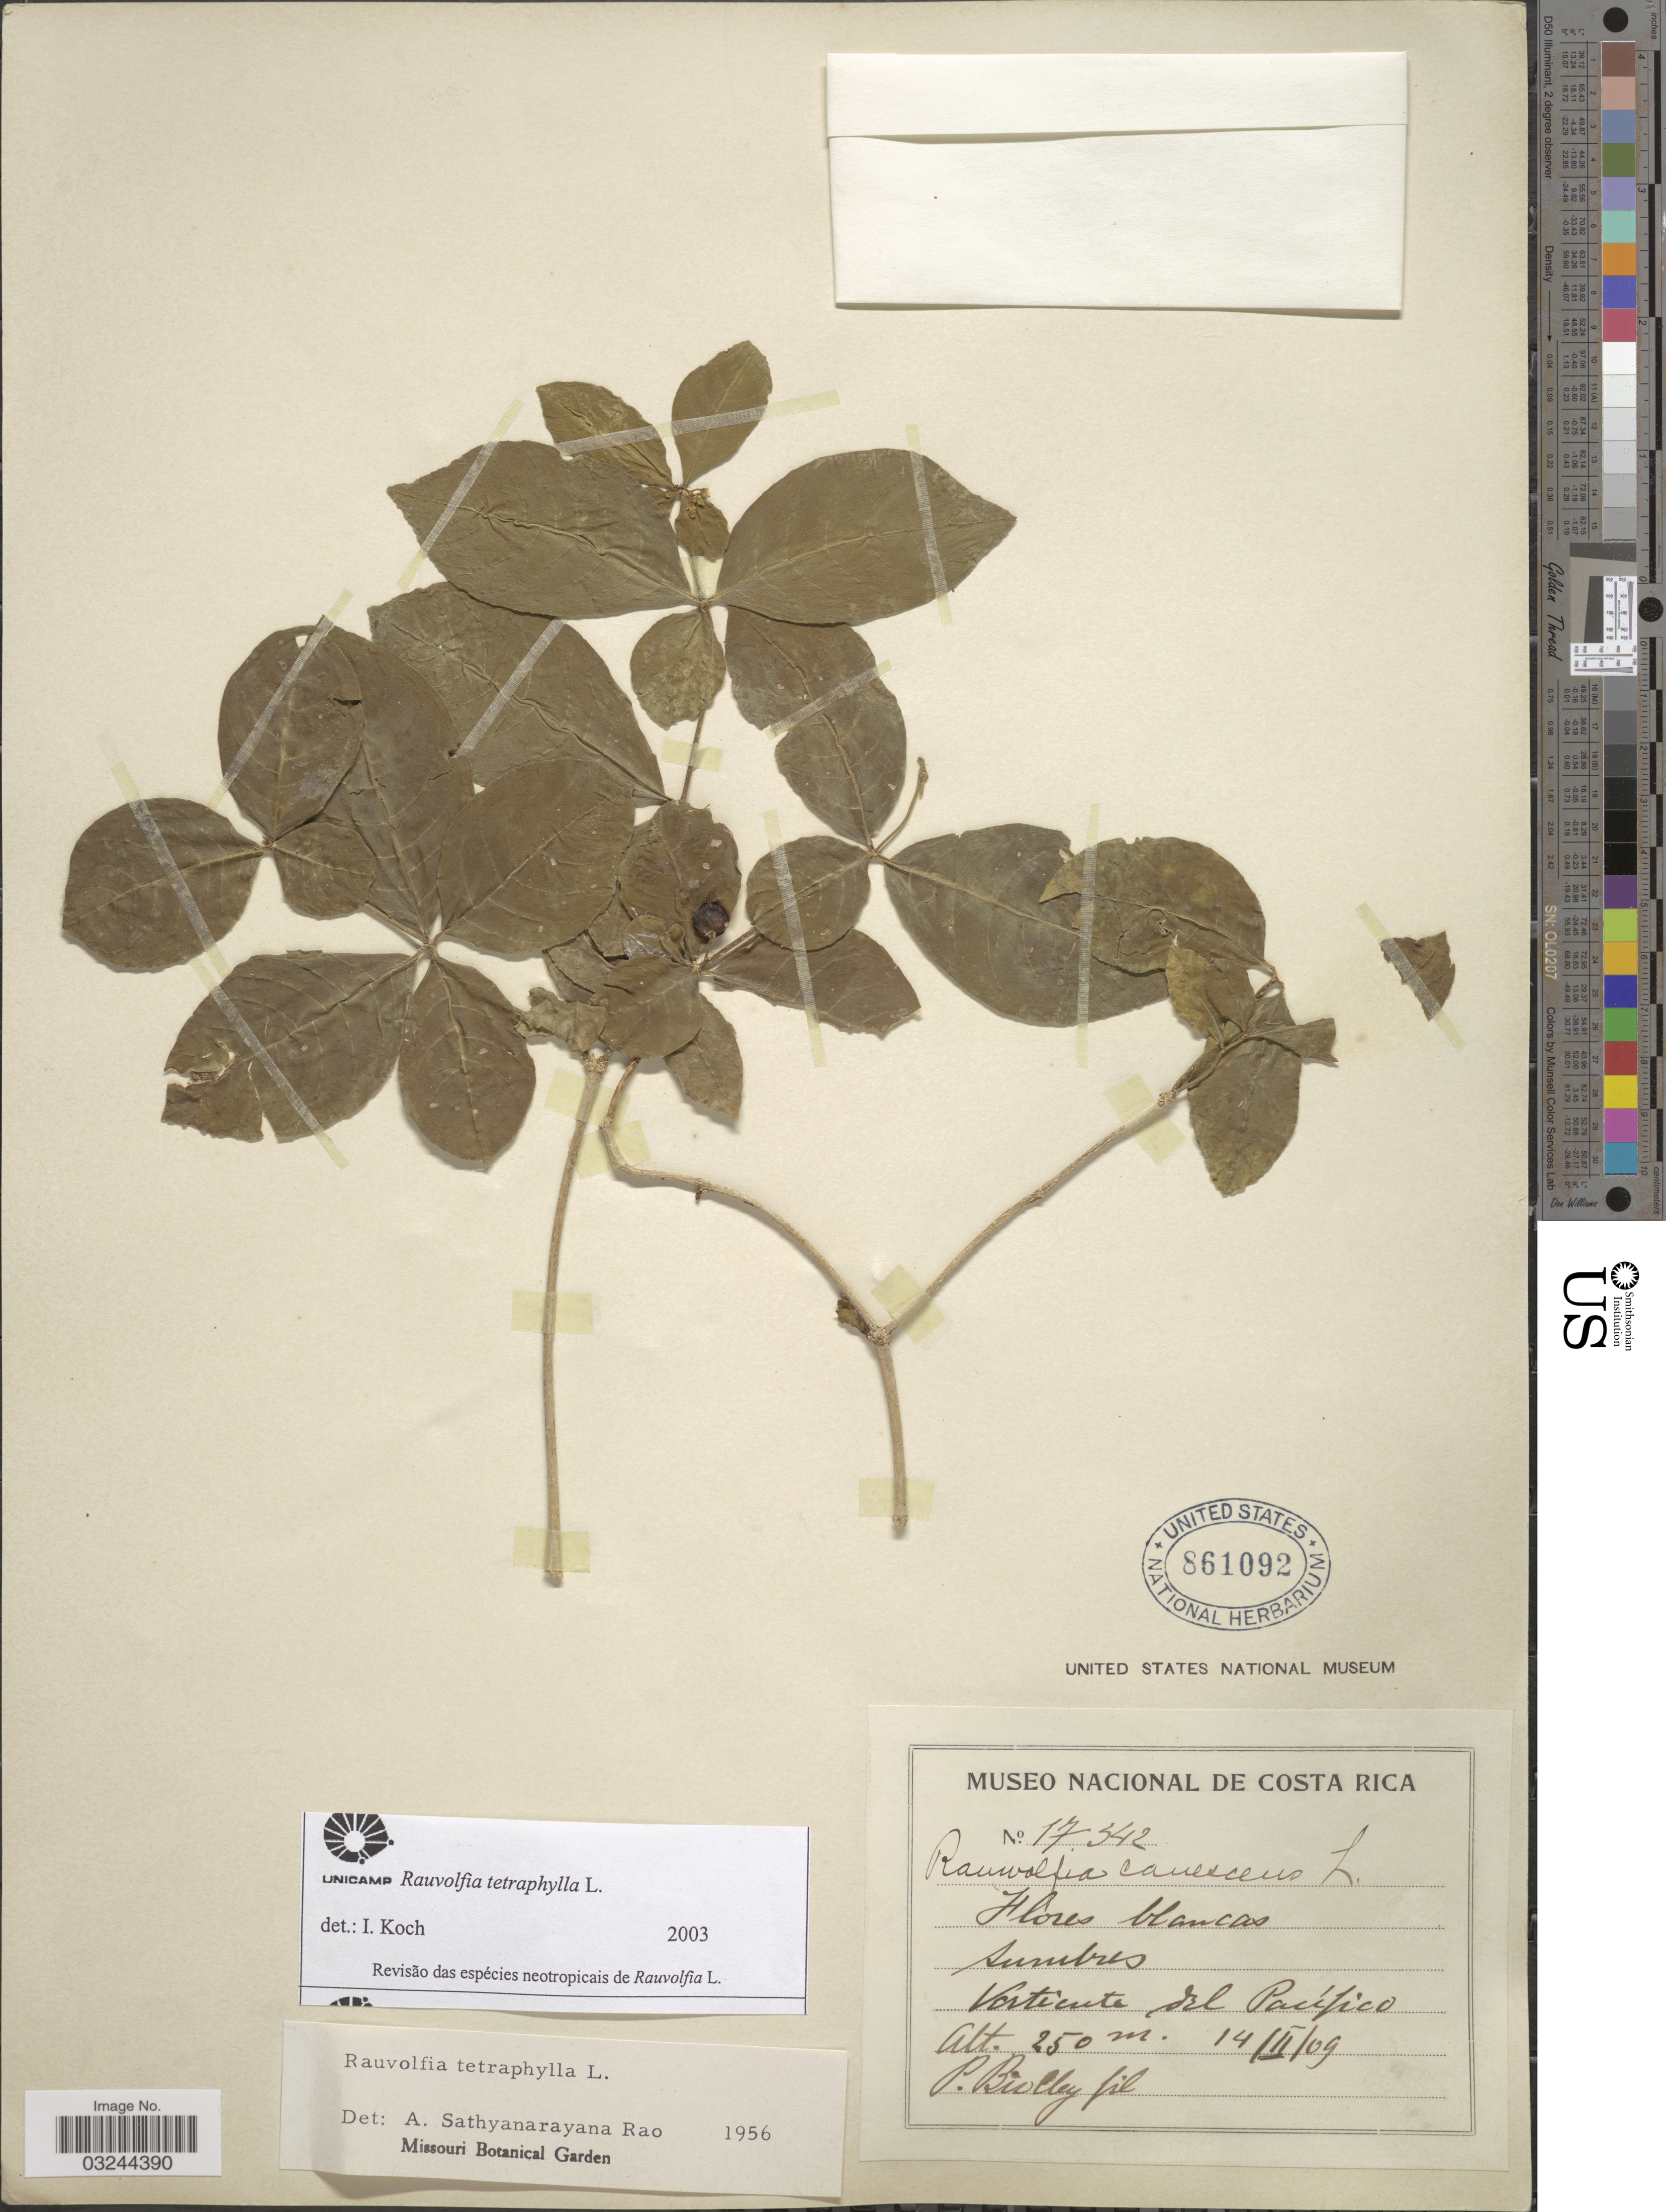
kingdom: Plantae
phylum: Tracheophyta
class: Magnoliopsida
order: Gentianales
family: Apocynaceae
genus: Rauvolfia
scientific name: Rauvolfia tetraphylla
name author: L.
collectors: P. Biolley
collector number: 17342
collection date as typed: Transcribed d/m/y: 14/2/9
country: Costa Rica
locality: Vertiente del Pacífico.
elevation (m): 250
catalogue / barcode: US 861092